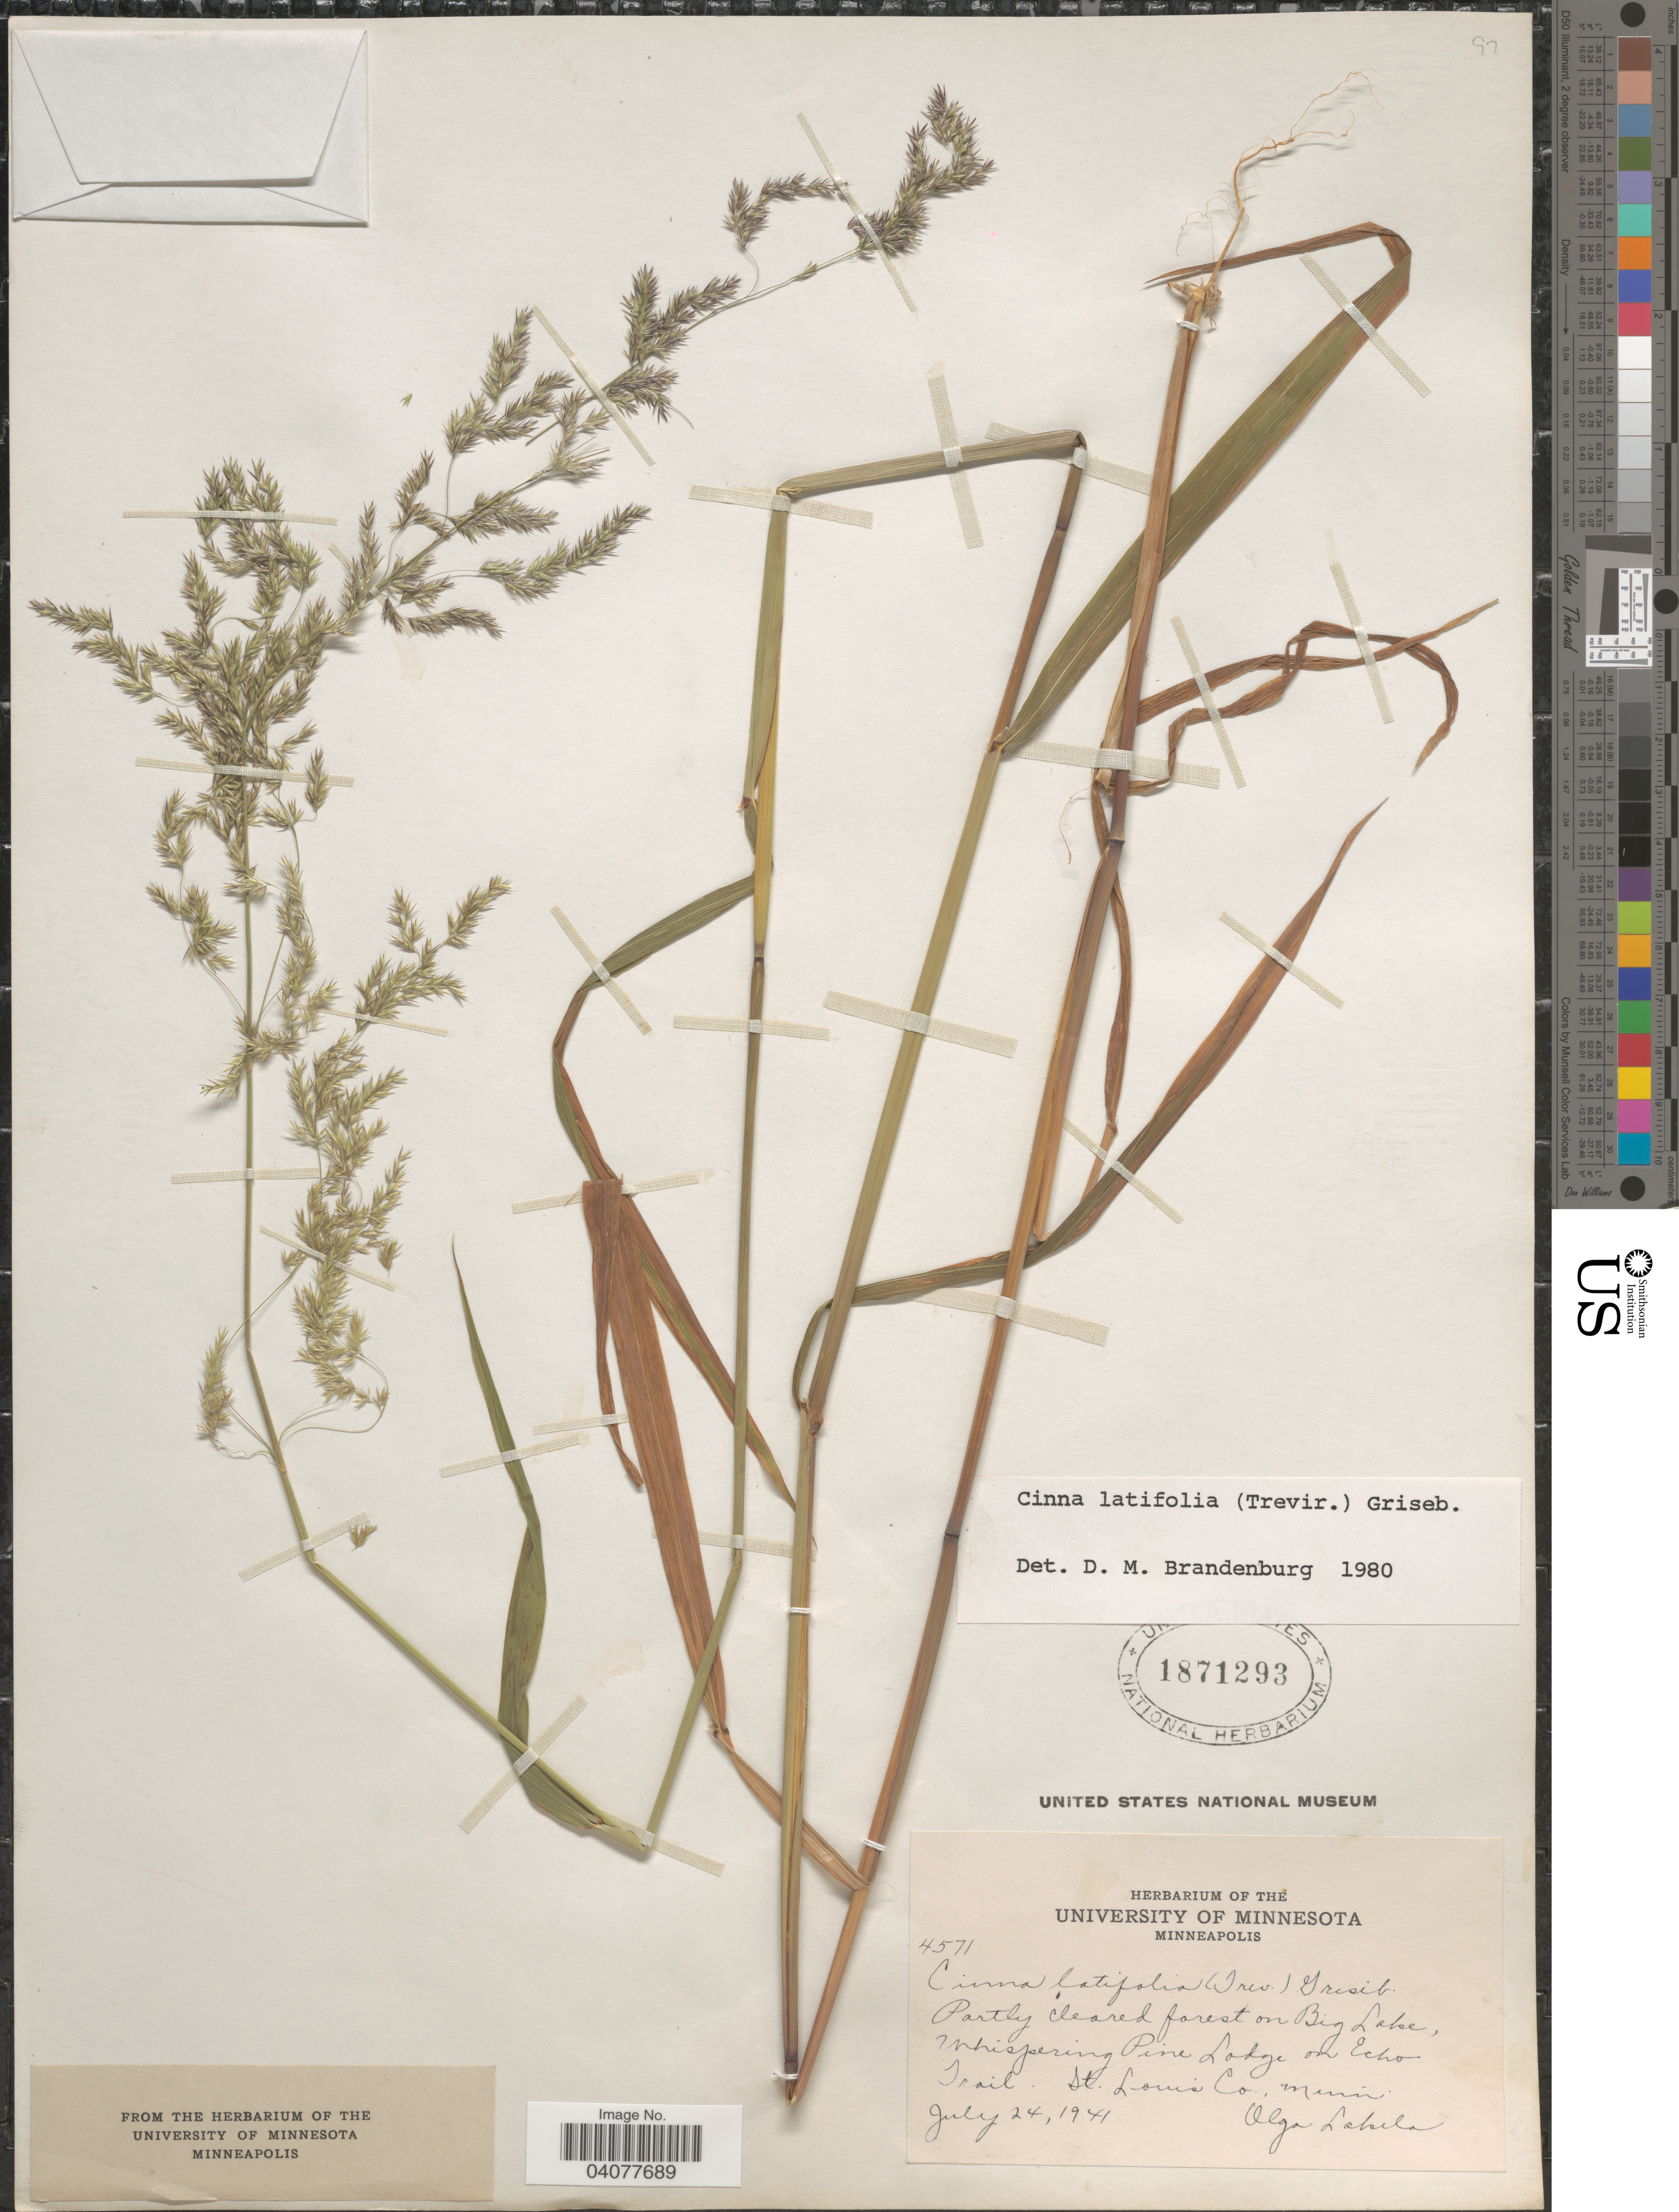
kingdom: Plantae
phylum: Tracheophyta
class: Liliopsida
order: Poales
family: Poaceae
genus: Cinna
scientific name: Cinna latifolia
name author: (Trevir. ex Goeppert) Griseb.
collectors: O. K. Lakela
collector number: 4571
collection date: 1941-07-24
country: United States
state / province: Minnesota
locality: Partly cleared forest on Big Lake, Whispering Pine Lodge on Echo Trail. St. Louis Co.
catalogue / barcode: US 1871293